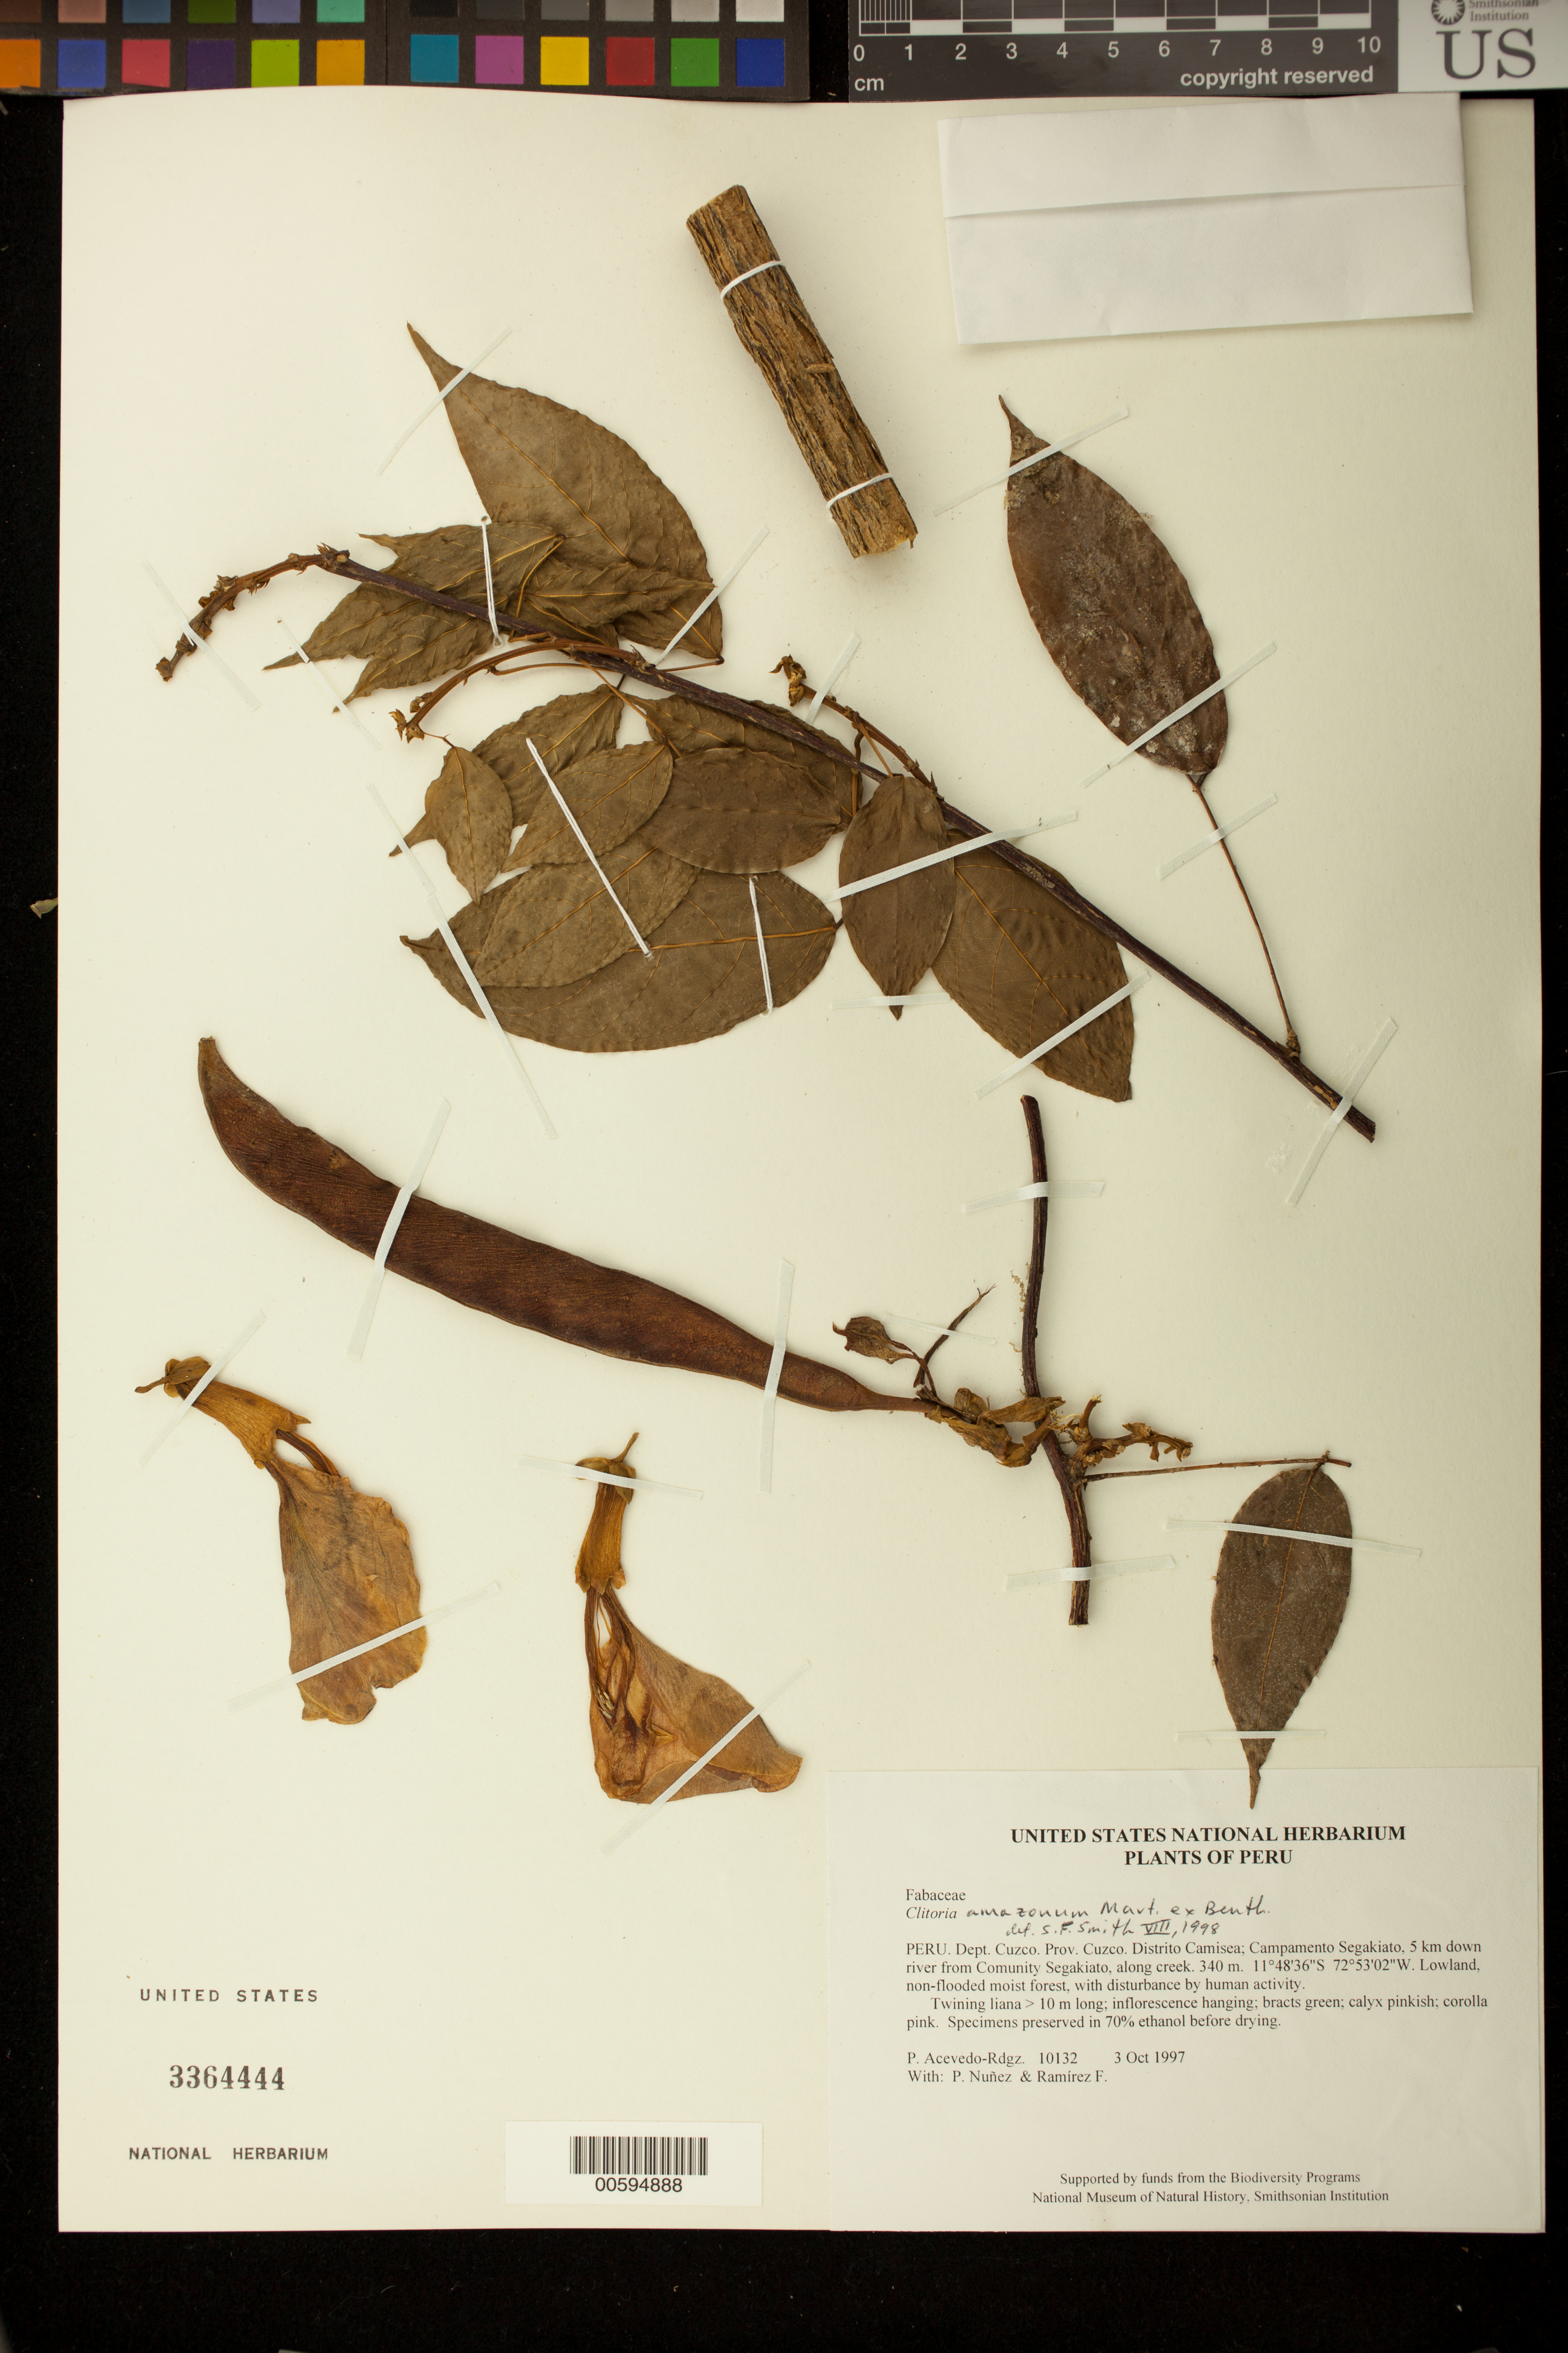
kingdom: Plantae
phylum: Tracheophyta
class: Magnoliopsida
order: Fabales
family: Fabaceae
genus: Clitoria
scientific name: Clitoria amazonum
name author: Mart. ex Benth.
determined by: Smith, Stephen F., (US), NMNH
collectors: P. Acevedo-Rodr., P. Nuñez V. & F. Ramirez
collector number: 10132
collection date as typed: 03 Oct 1997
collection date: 1997-10-03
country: Peru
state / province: Cusco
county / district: Cusco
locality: Distrito Camisea; Campamento Segakiato, 5 km down river from Comunity Segakiato, along creek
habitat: Lowland, non-flooded moist forest, with disturbance by human activity.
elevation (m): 340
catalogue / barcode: US 3364444